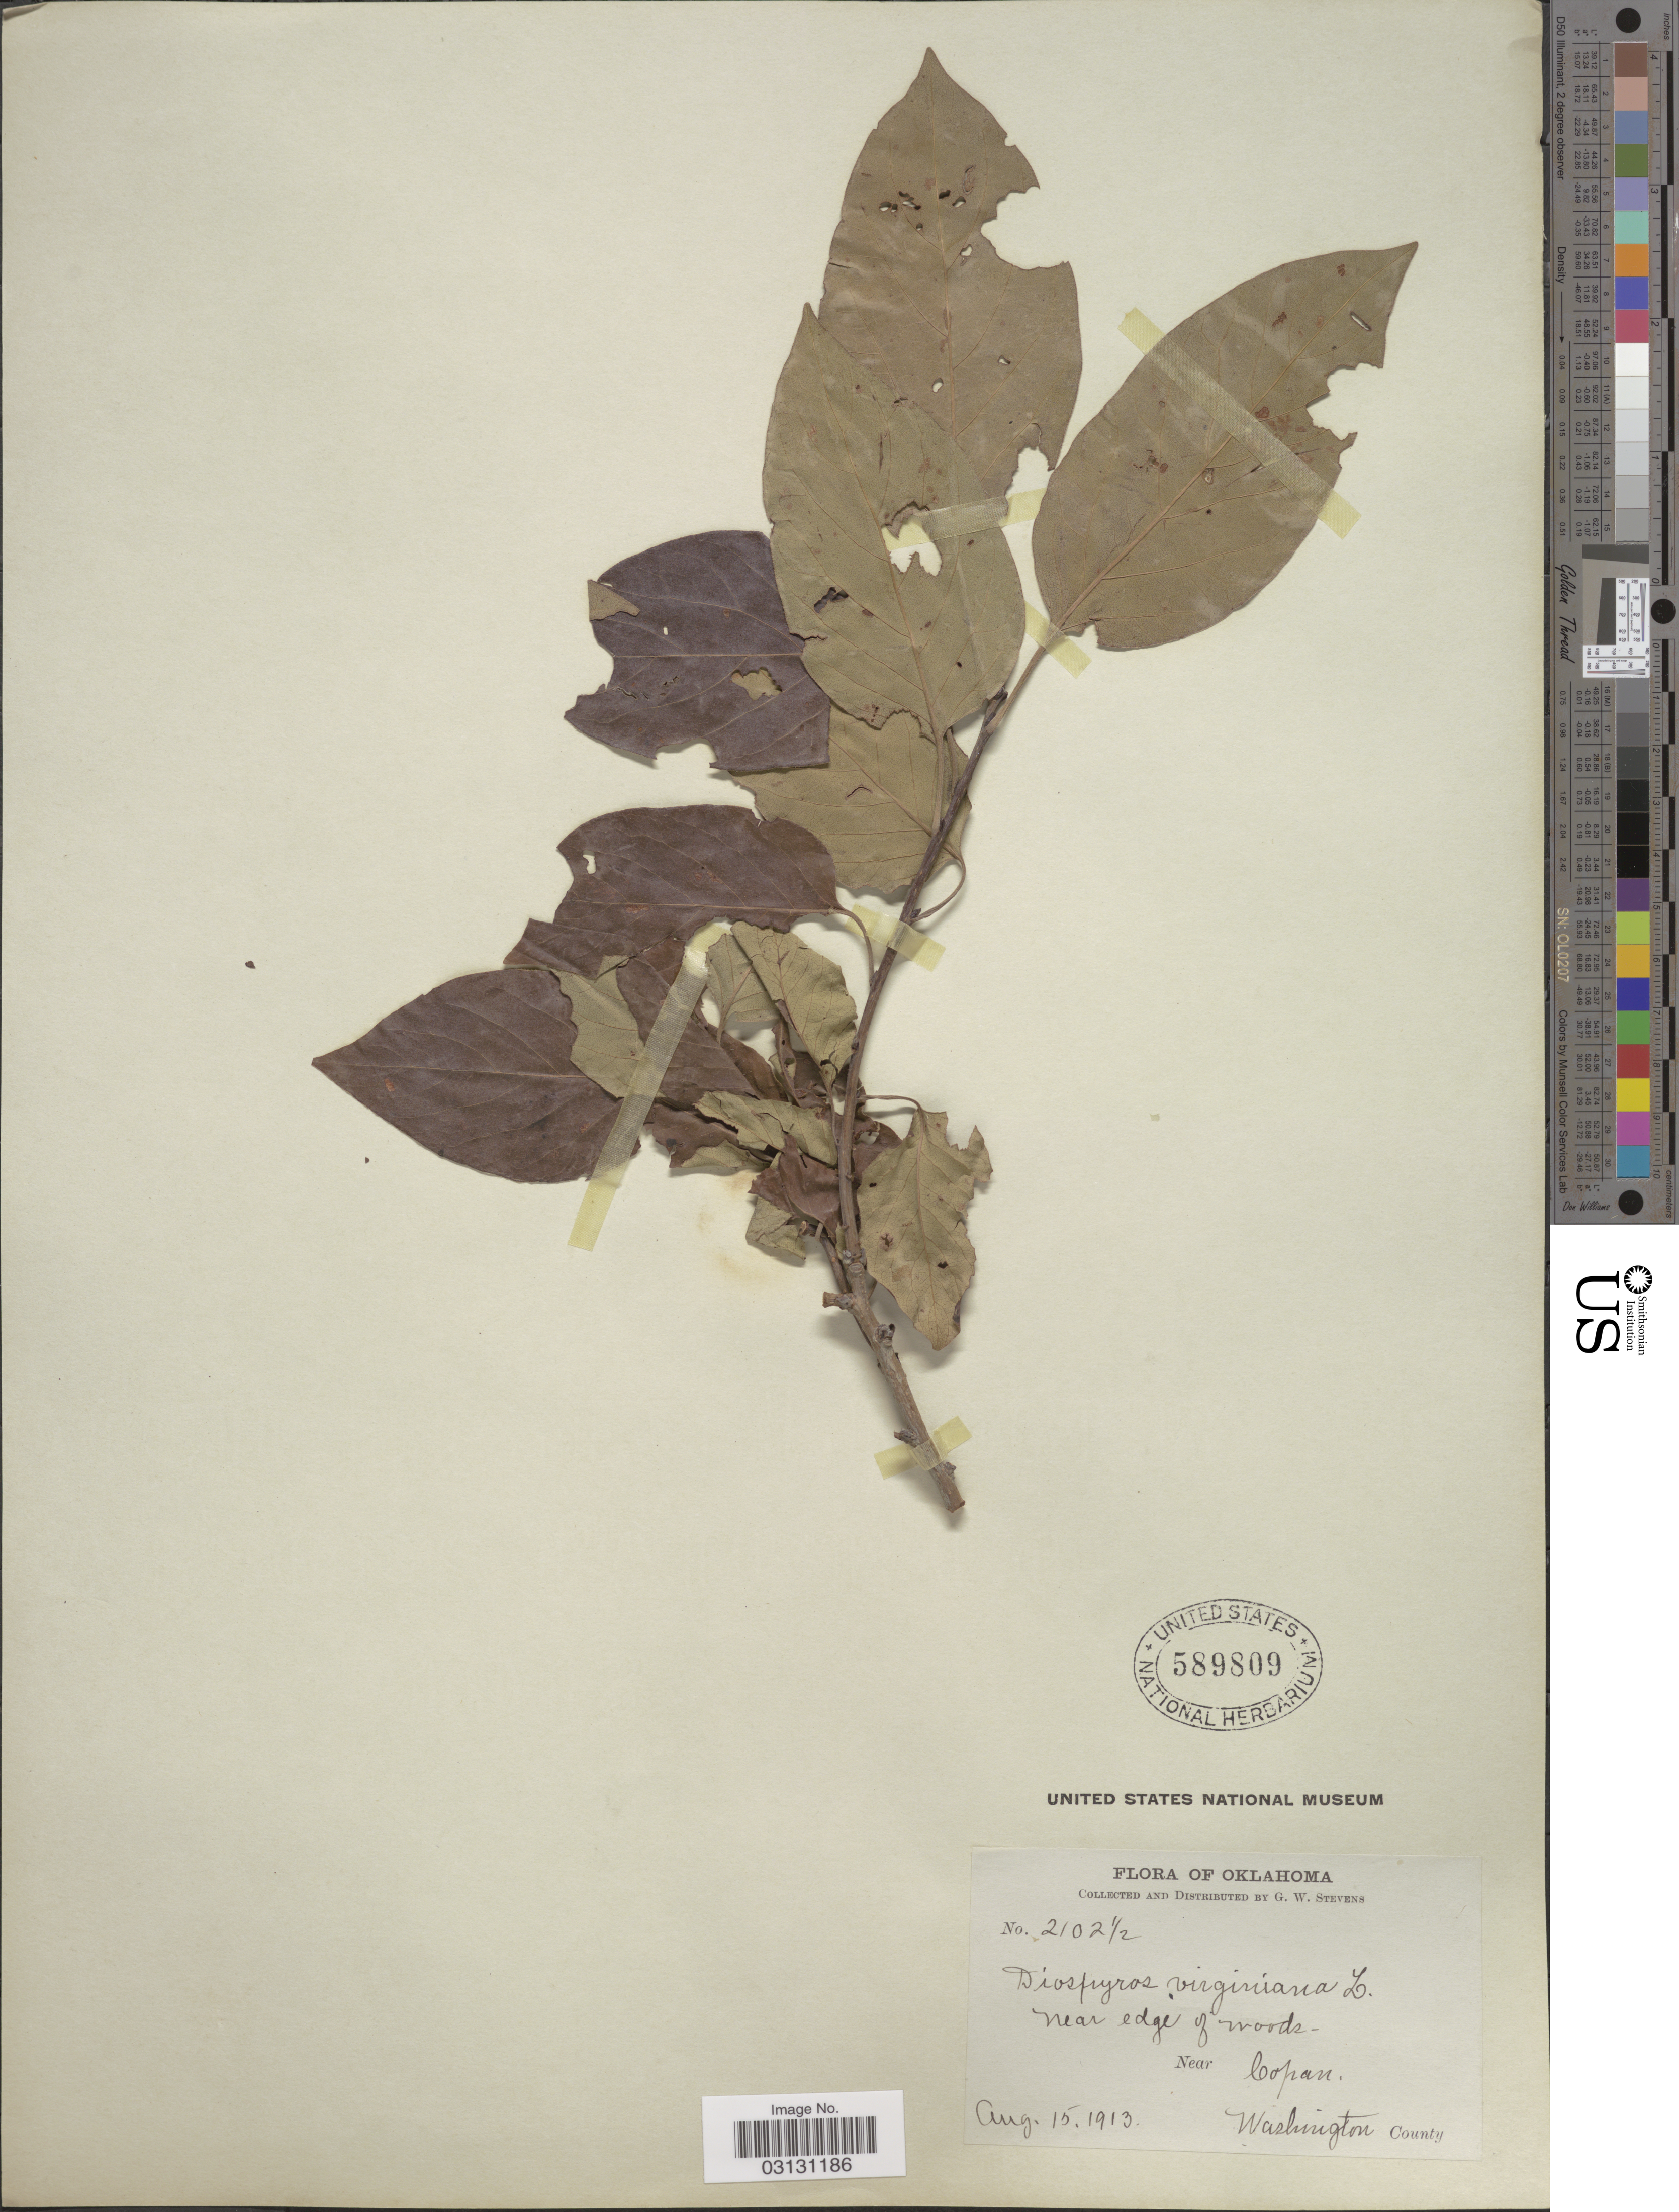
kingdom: Plantae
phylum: Tracheophyta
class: Magnoliopsida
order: Ericales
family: Ebenaceae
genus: Diospyros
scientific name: Diospyros virginiana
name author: L.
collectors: G. W. Stevens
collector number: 2102½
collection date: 1913-08-15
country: United States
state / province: Oklahoma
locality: Near Copan. Washington County.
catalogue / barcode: US 589809